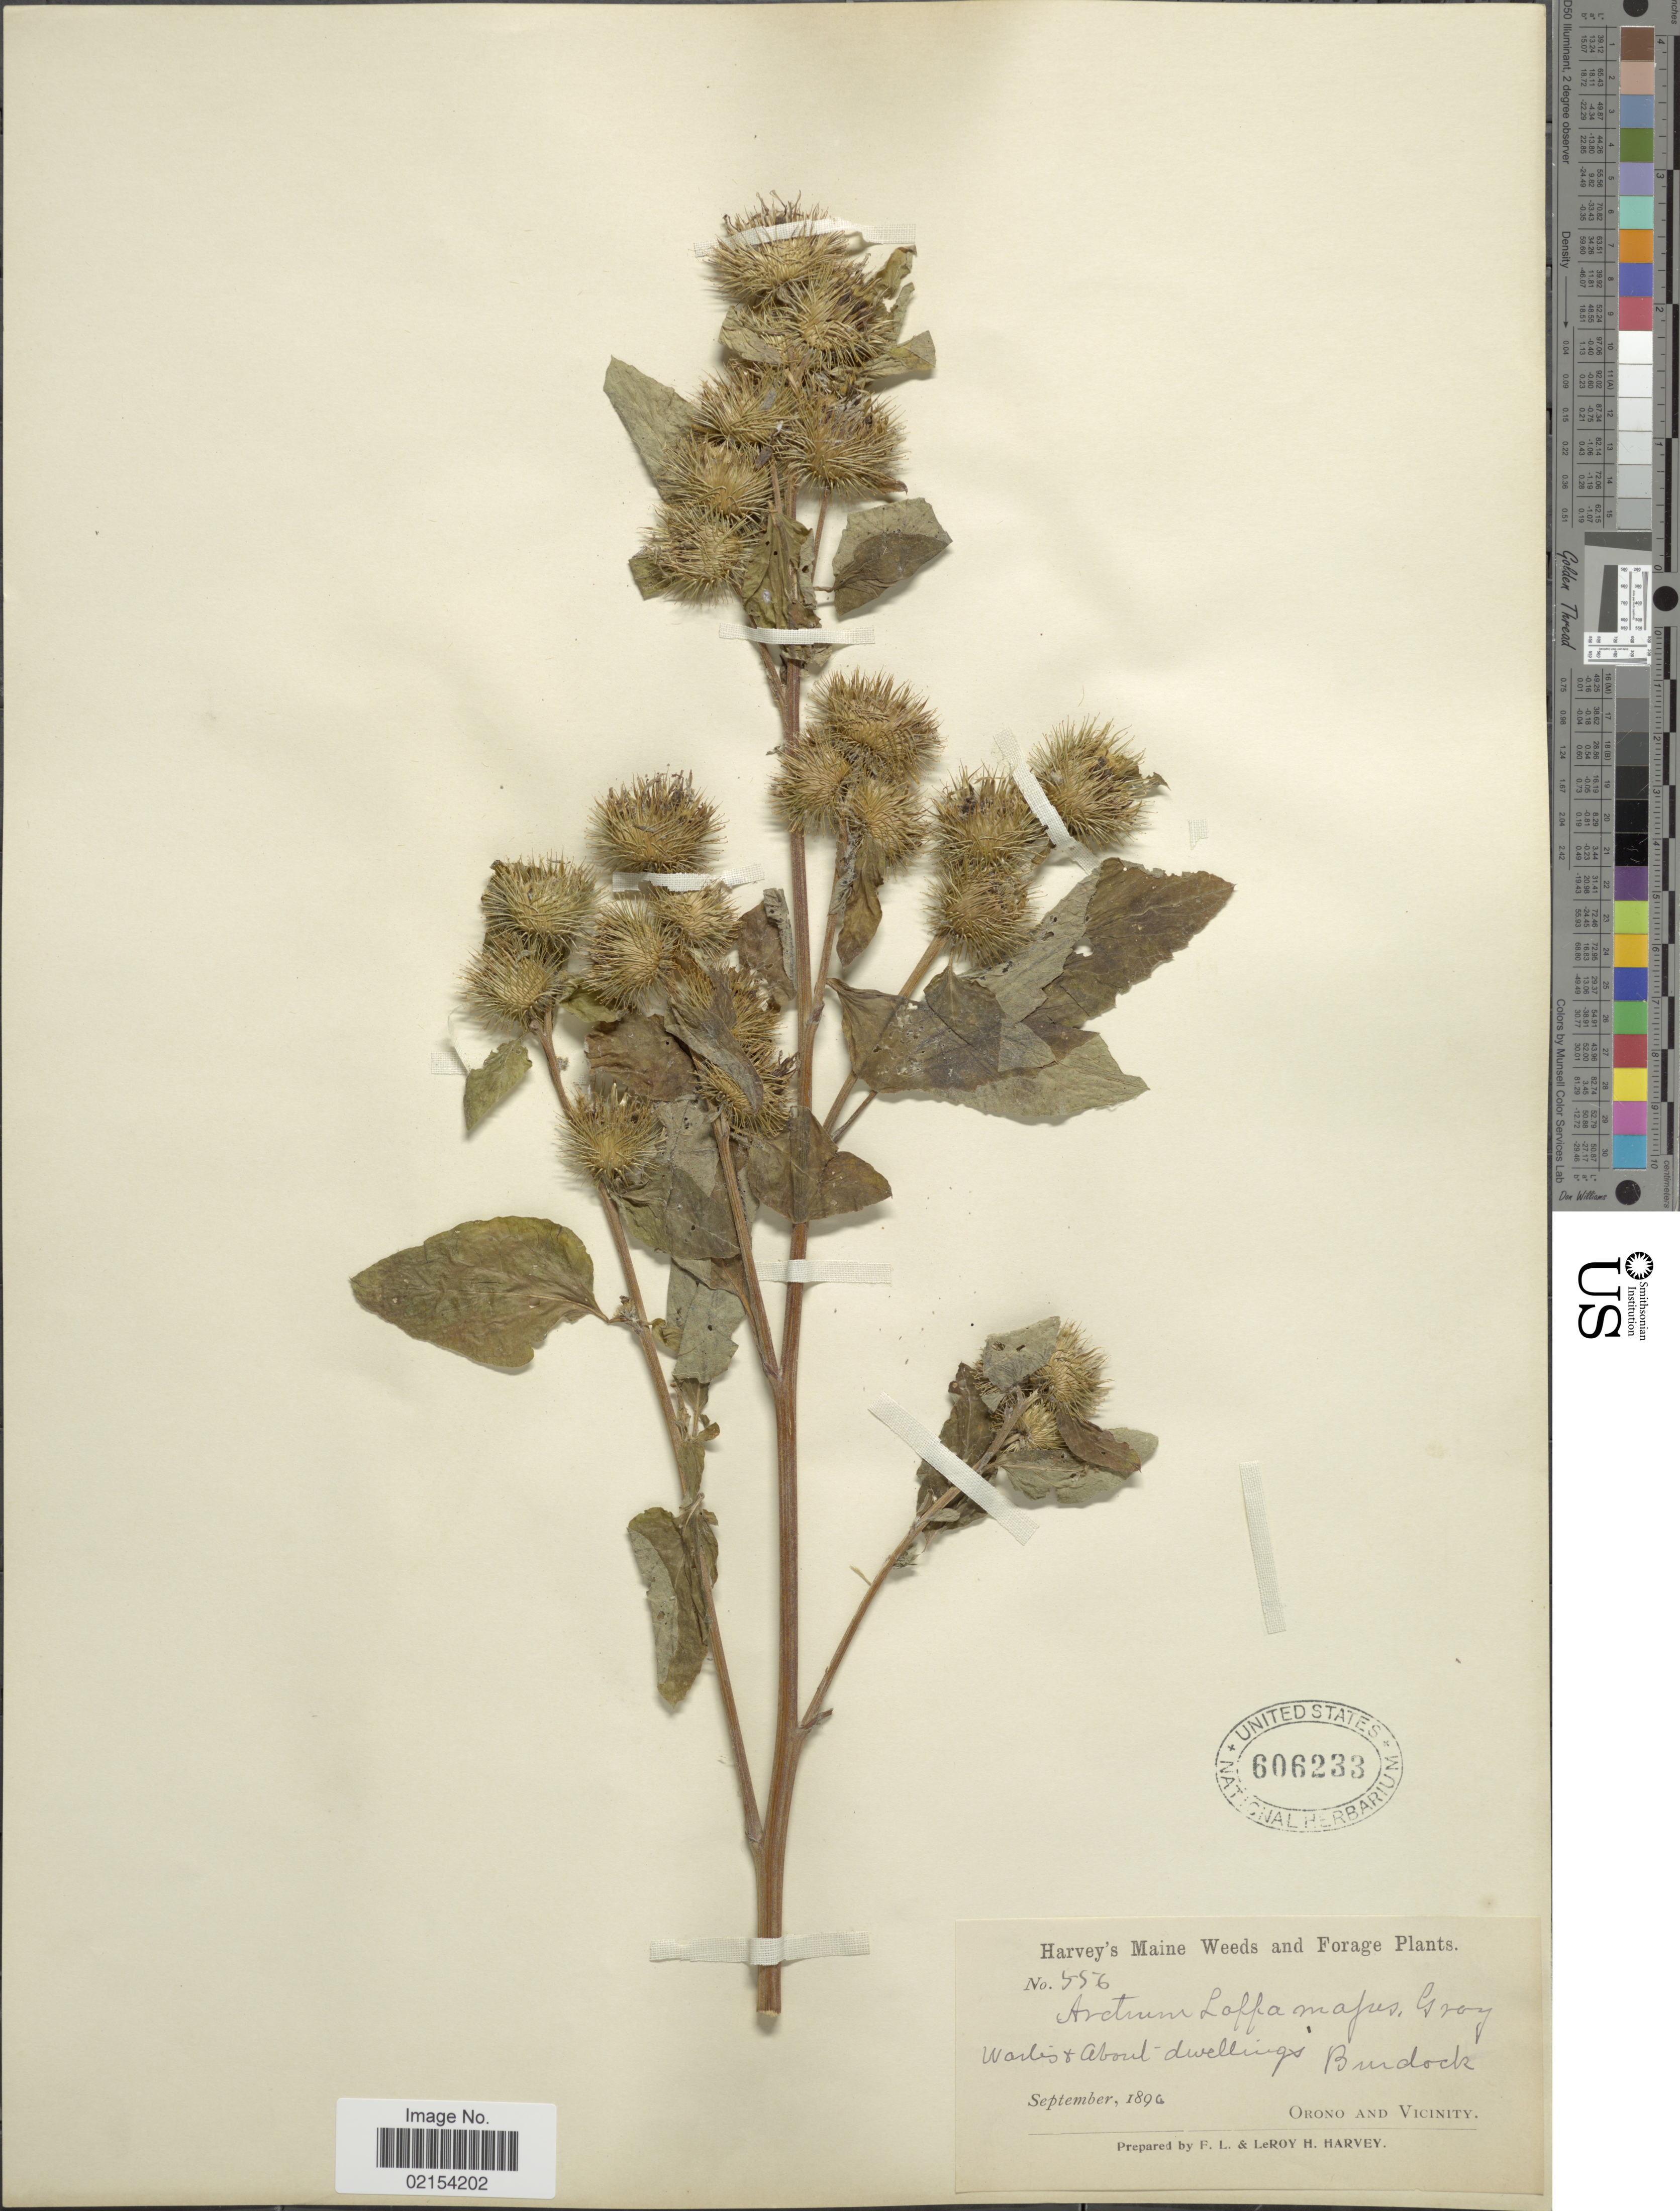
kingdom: Plantae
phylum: Tracheophyta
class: Magnoliopsida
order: Asterales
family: Asteraceae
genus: Arctium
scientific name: Arctium minus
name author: (Hill) Bernh.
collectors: F. L. Harvey & L. H. Harvey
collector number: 556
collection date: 1896-09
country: United States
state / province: Maine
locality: Bundock, orono and Vicinity. Maine Weeds and Forage Plants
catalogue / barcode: US 606233